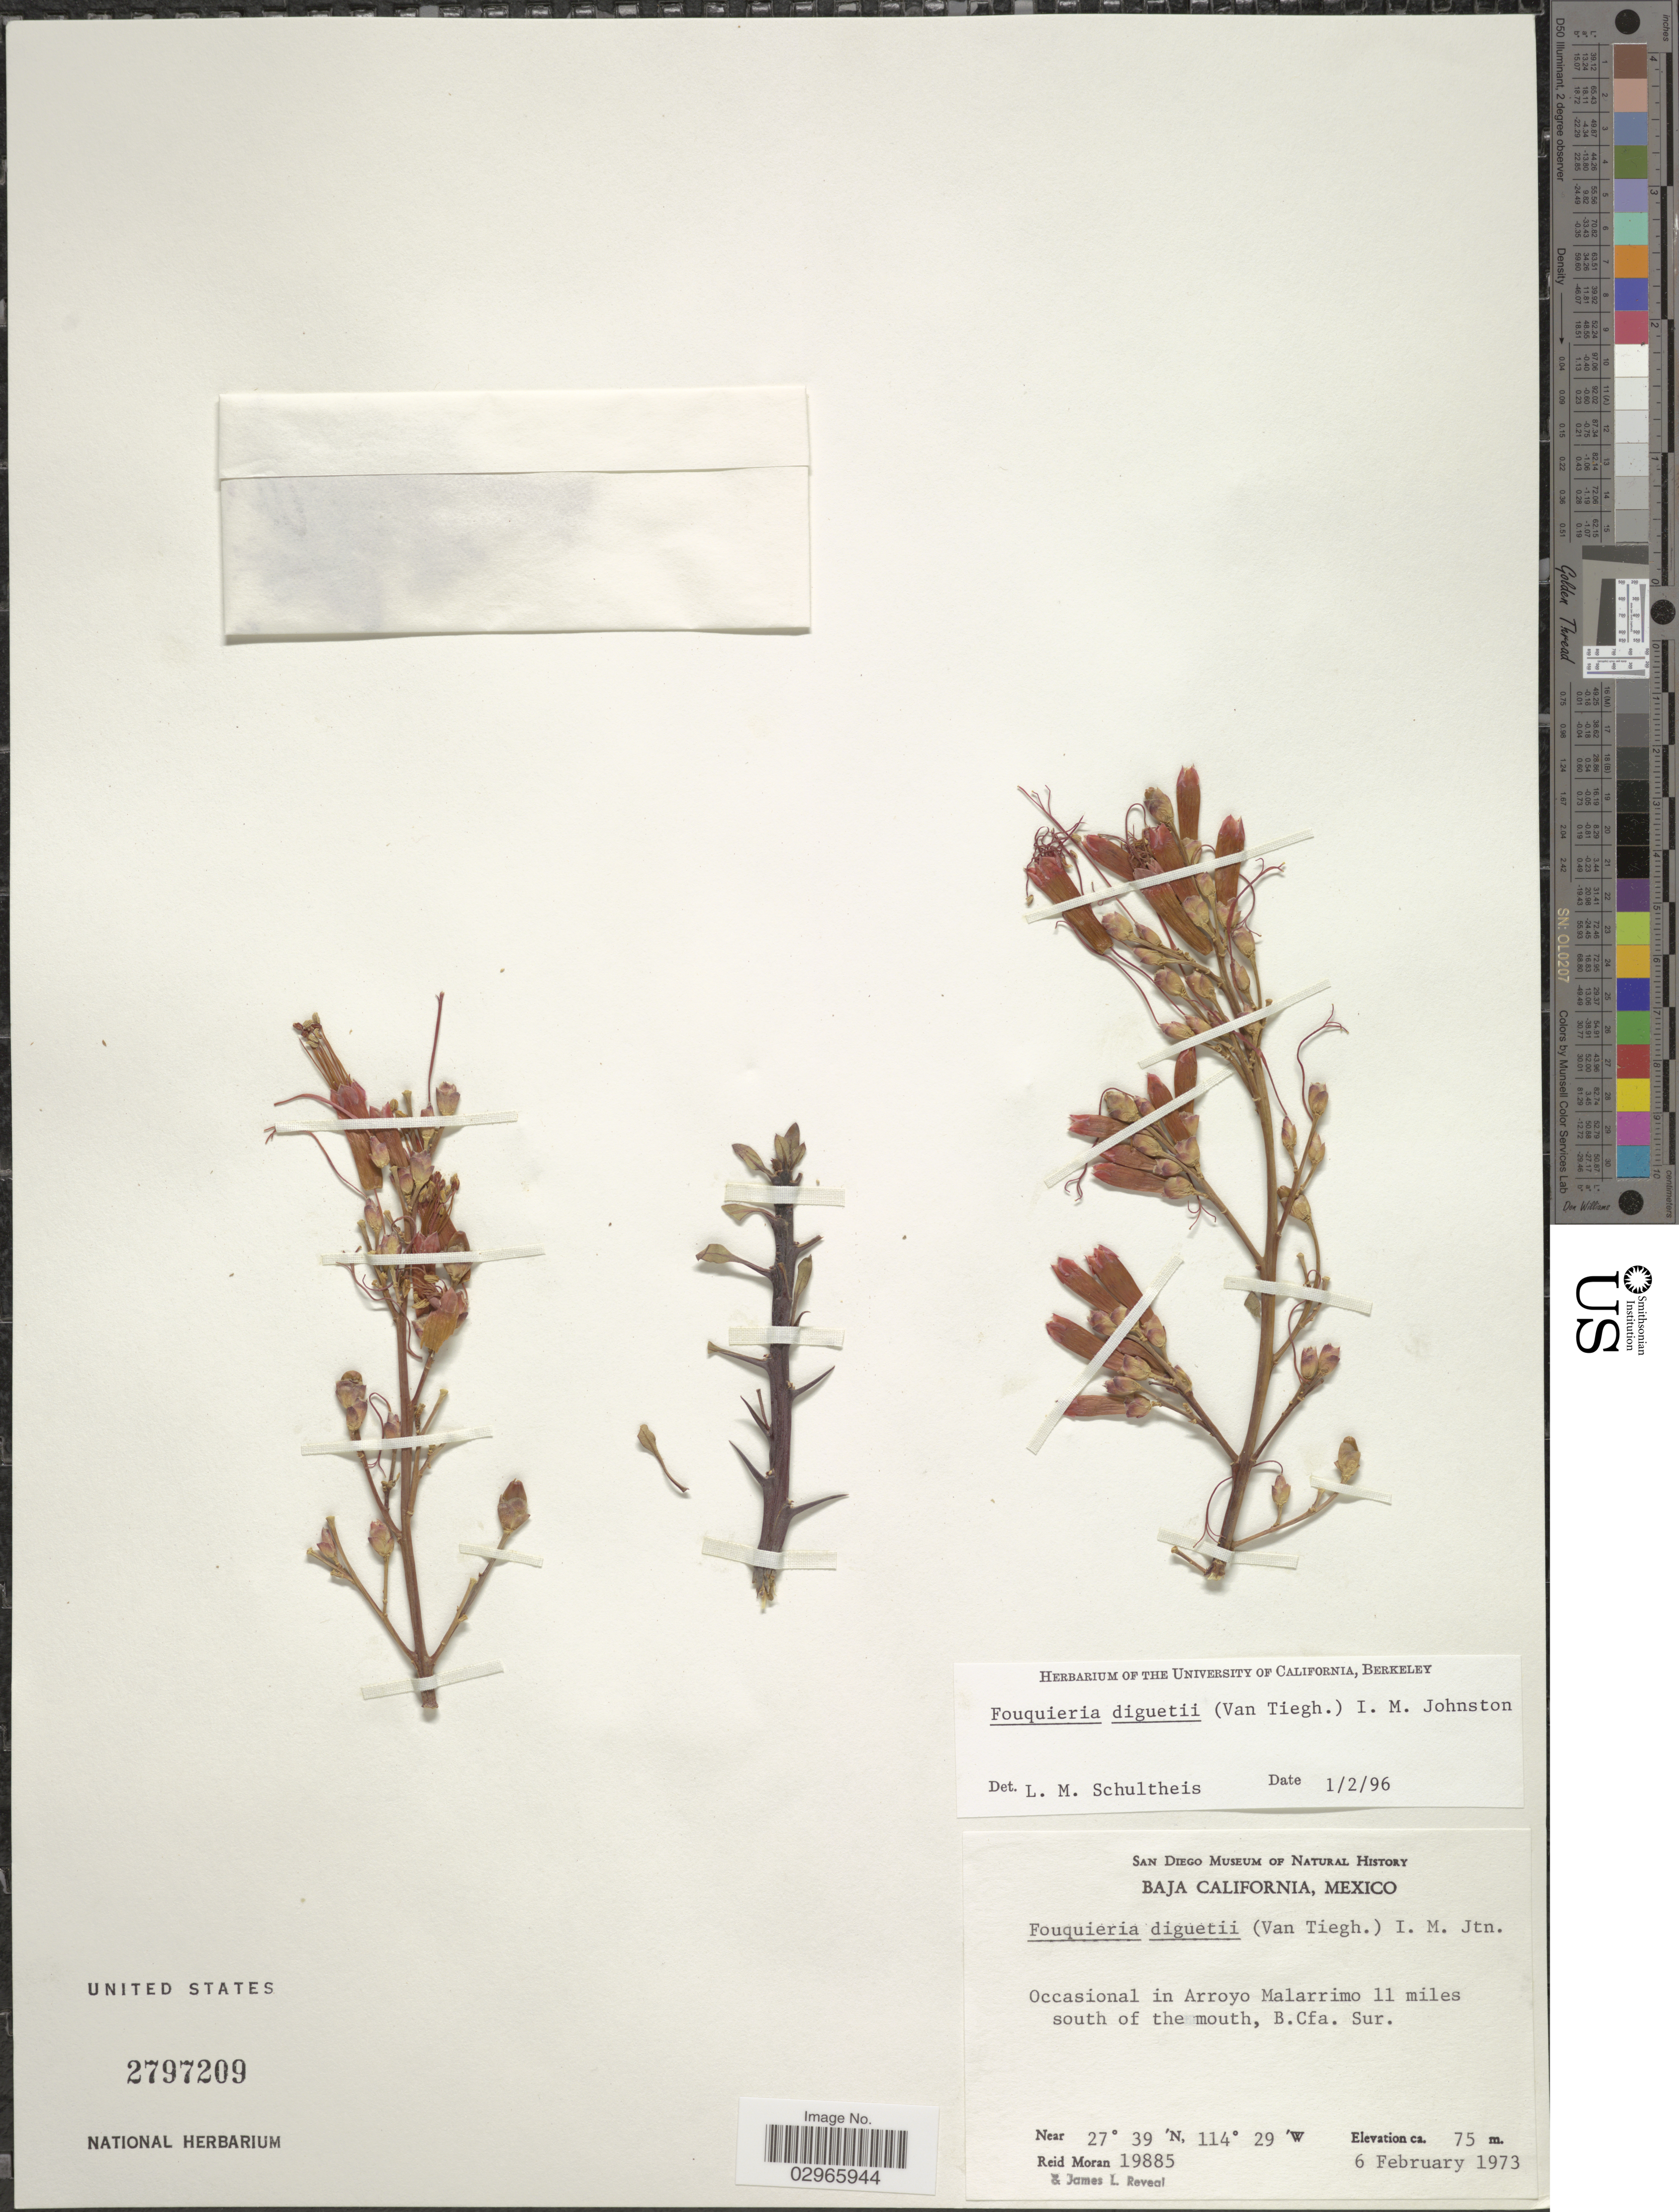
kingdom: Plantae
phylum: Tracheophyta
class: Magnoliopsida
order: Ericales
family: Fouquieriaceae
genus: Fouquieria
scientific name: Fouquieria diguetii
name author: (Tiegh.) I.M. Johnst.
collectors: R. V. Moran & J. L. Reveal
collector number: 19885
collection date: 1973-02-06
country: Mexico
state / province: Baja California Sur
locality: Baja California. Occasional in Arroyo Malarrimo 11 miles south of the mouth.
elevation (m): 75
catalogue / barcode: US 2797209